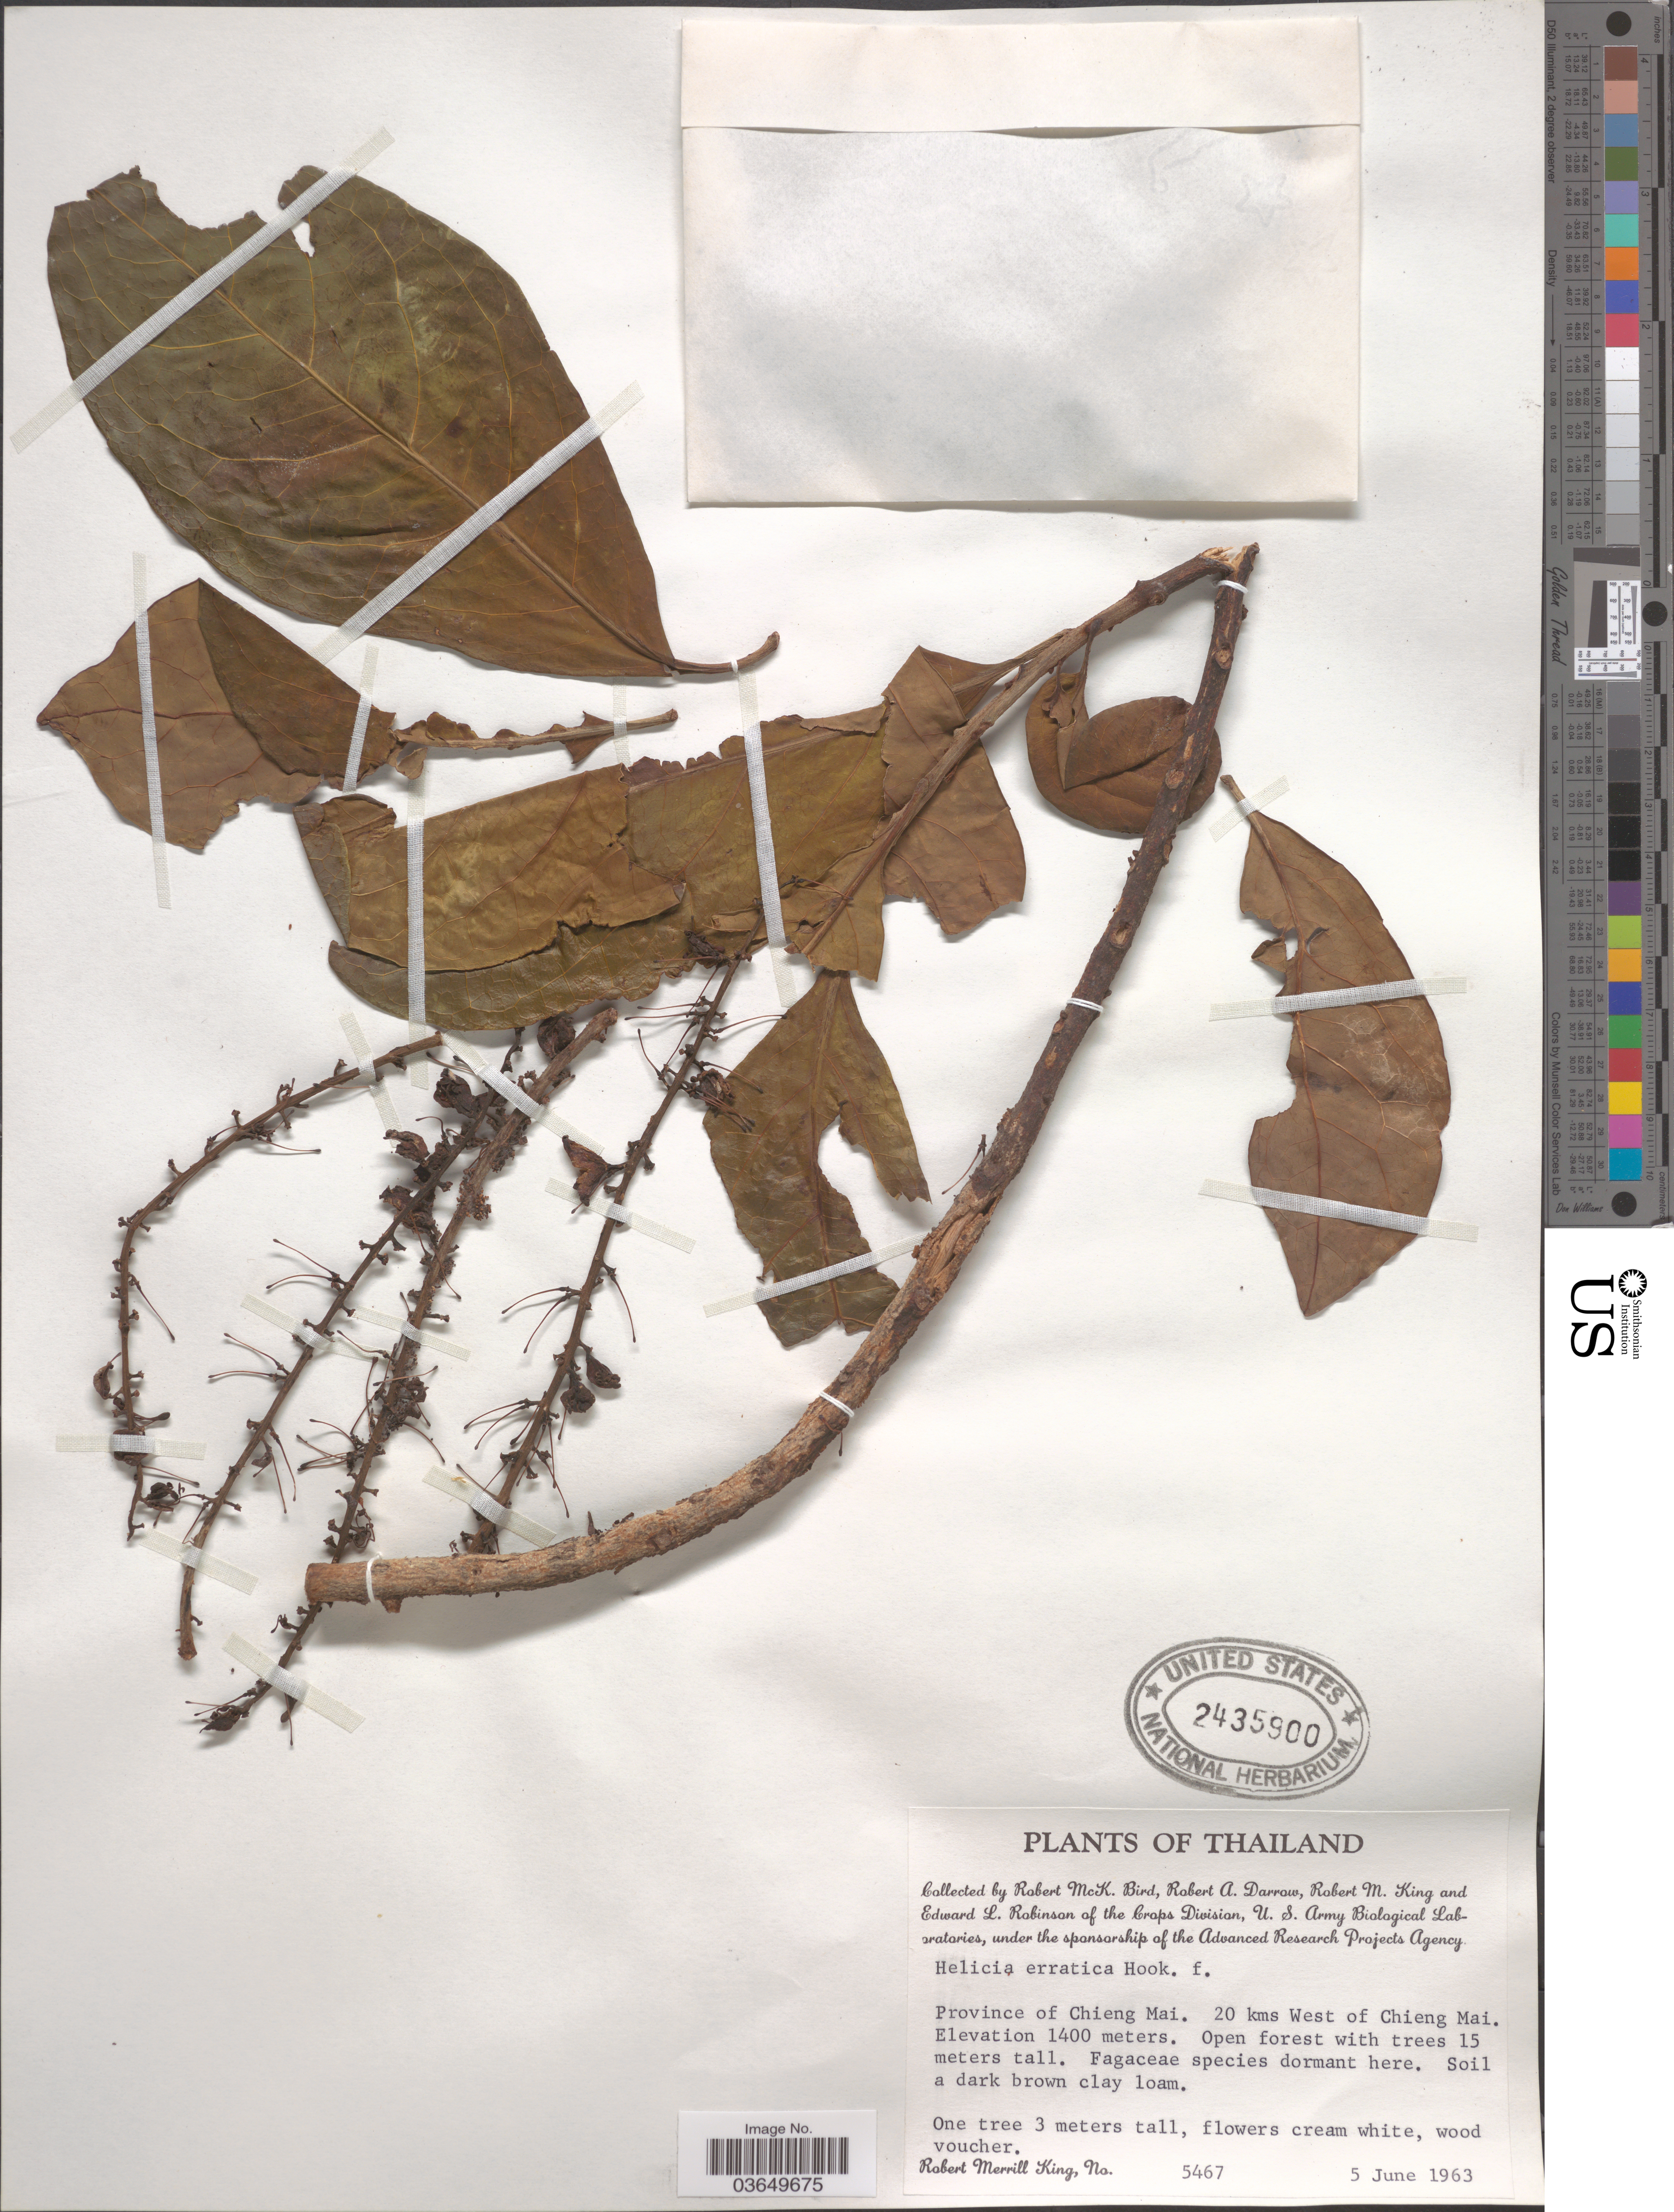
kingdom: Plantae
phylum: Tracheophyta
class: Magnoliopsida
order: Proteales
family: Proteaceae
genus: Helicia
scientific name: Helicia erratica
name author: Hook. f.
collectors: R. M. King, R. M. Bird, R. A. Darrow & E. L. Robinson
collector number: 5467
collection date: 1963-06-05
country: Thailand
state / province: Chiang Mai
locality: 20 kms West of Chieng Mai.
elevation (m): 1400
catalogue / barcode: US 2435900